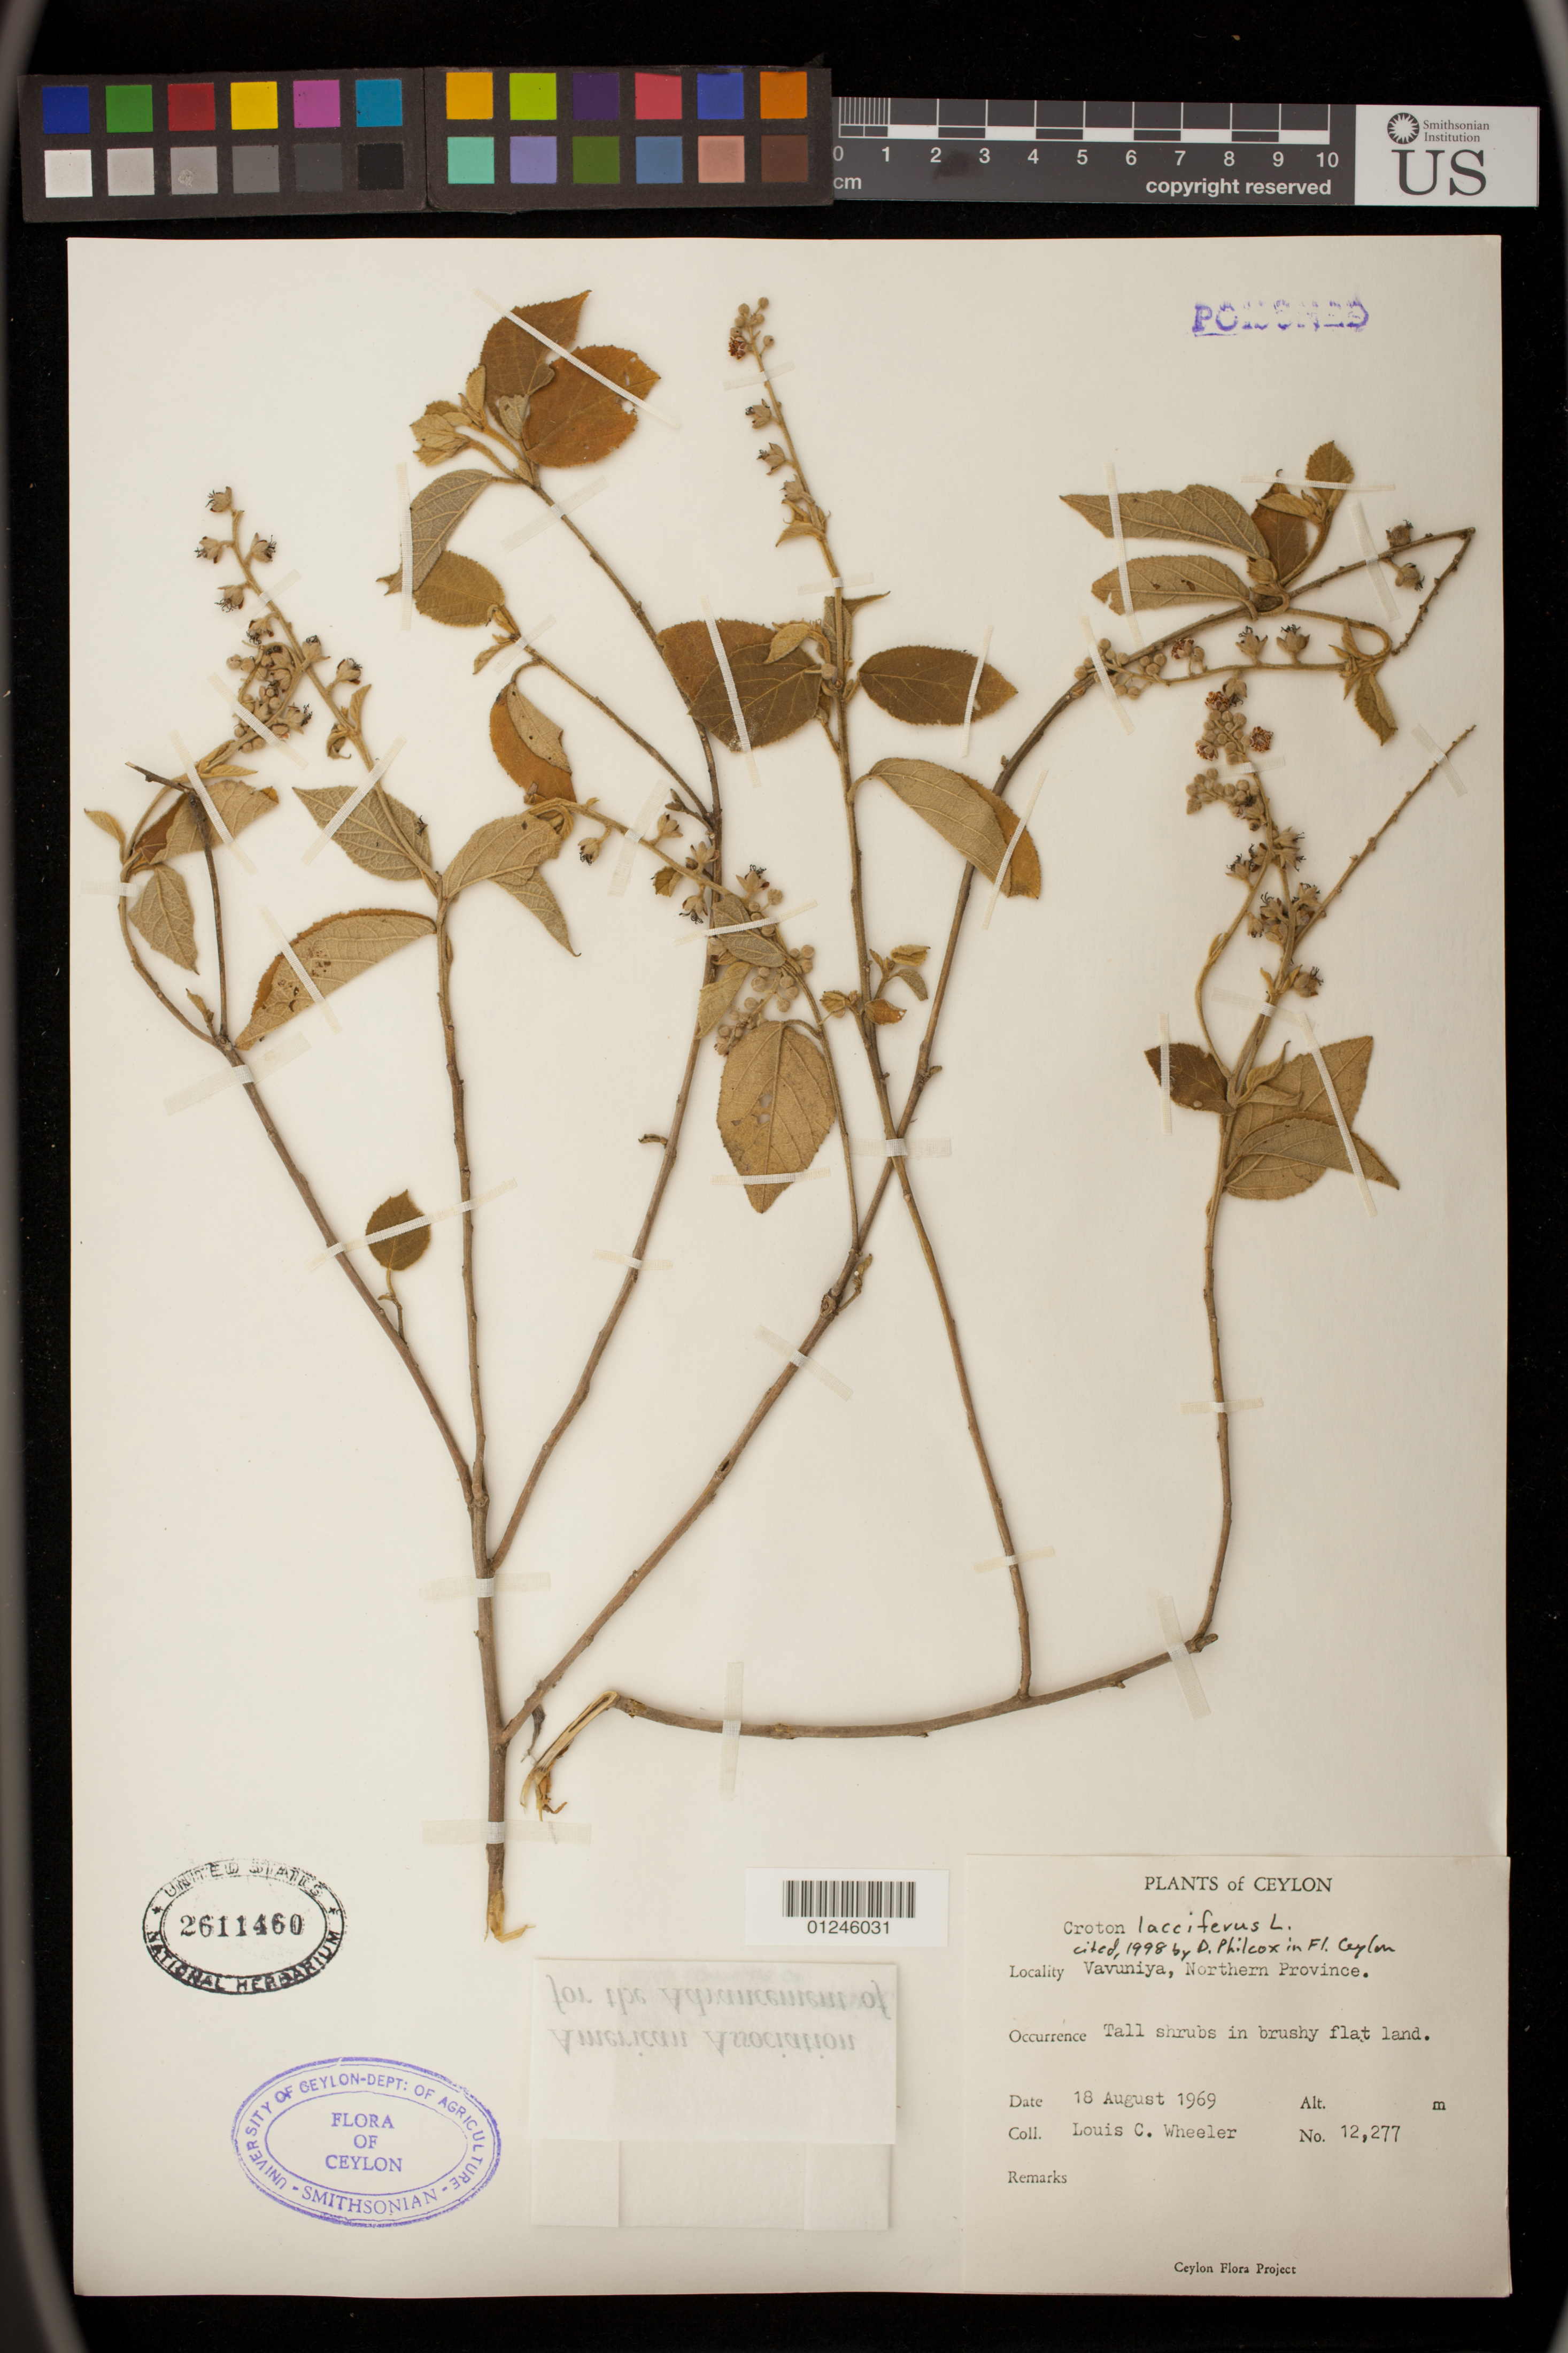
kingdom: Plantae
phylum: Tracheophyta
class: Magnoliopsida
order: Malpighiales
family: Euphorbiaceae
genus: Croton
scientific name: Croton lacciferus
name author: Blanco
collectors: L. C. Wheeler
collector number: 12277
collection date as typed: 18 Aug 1969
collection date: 1969-08-18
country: Sri Lanka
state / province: Northern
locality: Vavuniya.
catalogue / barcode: US 2611460